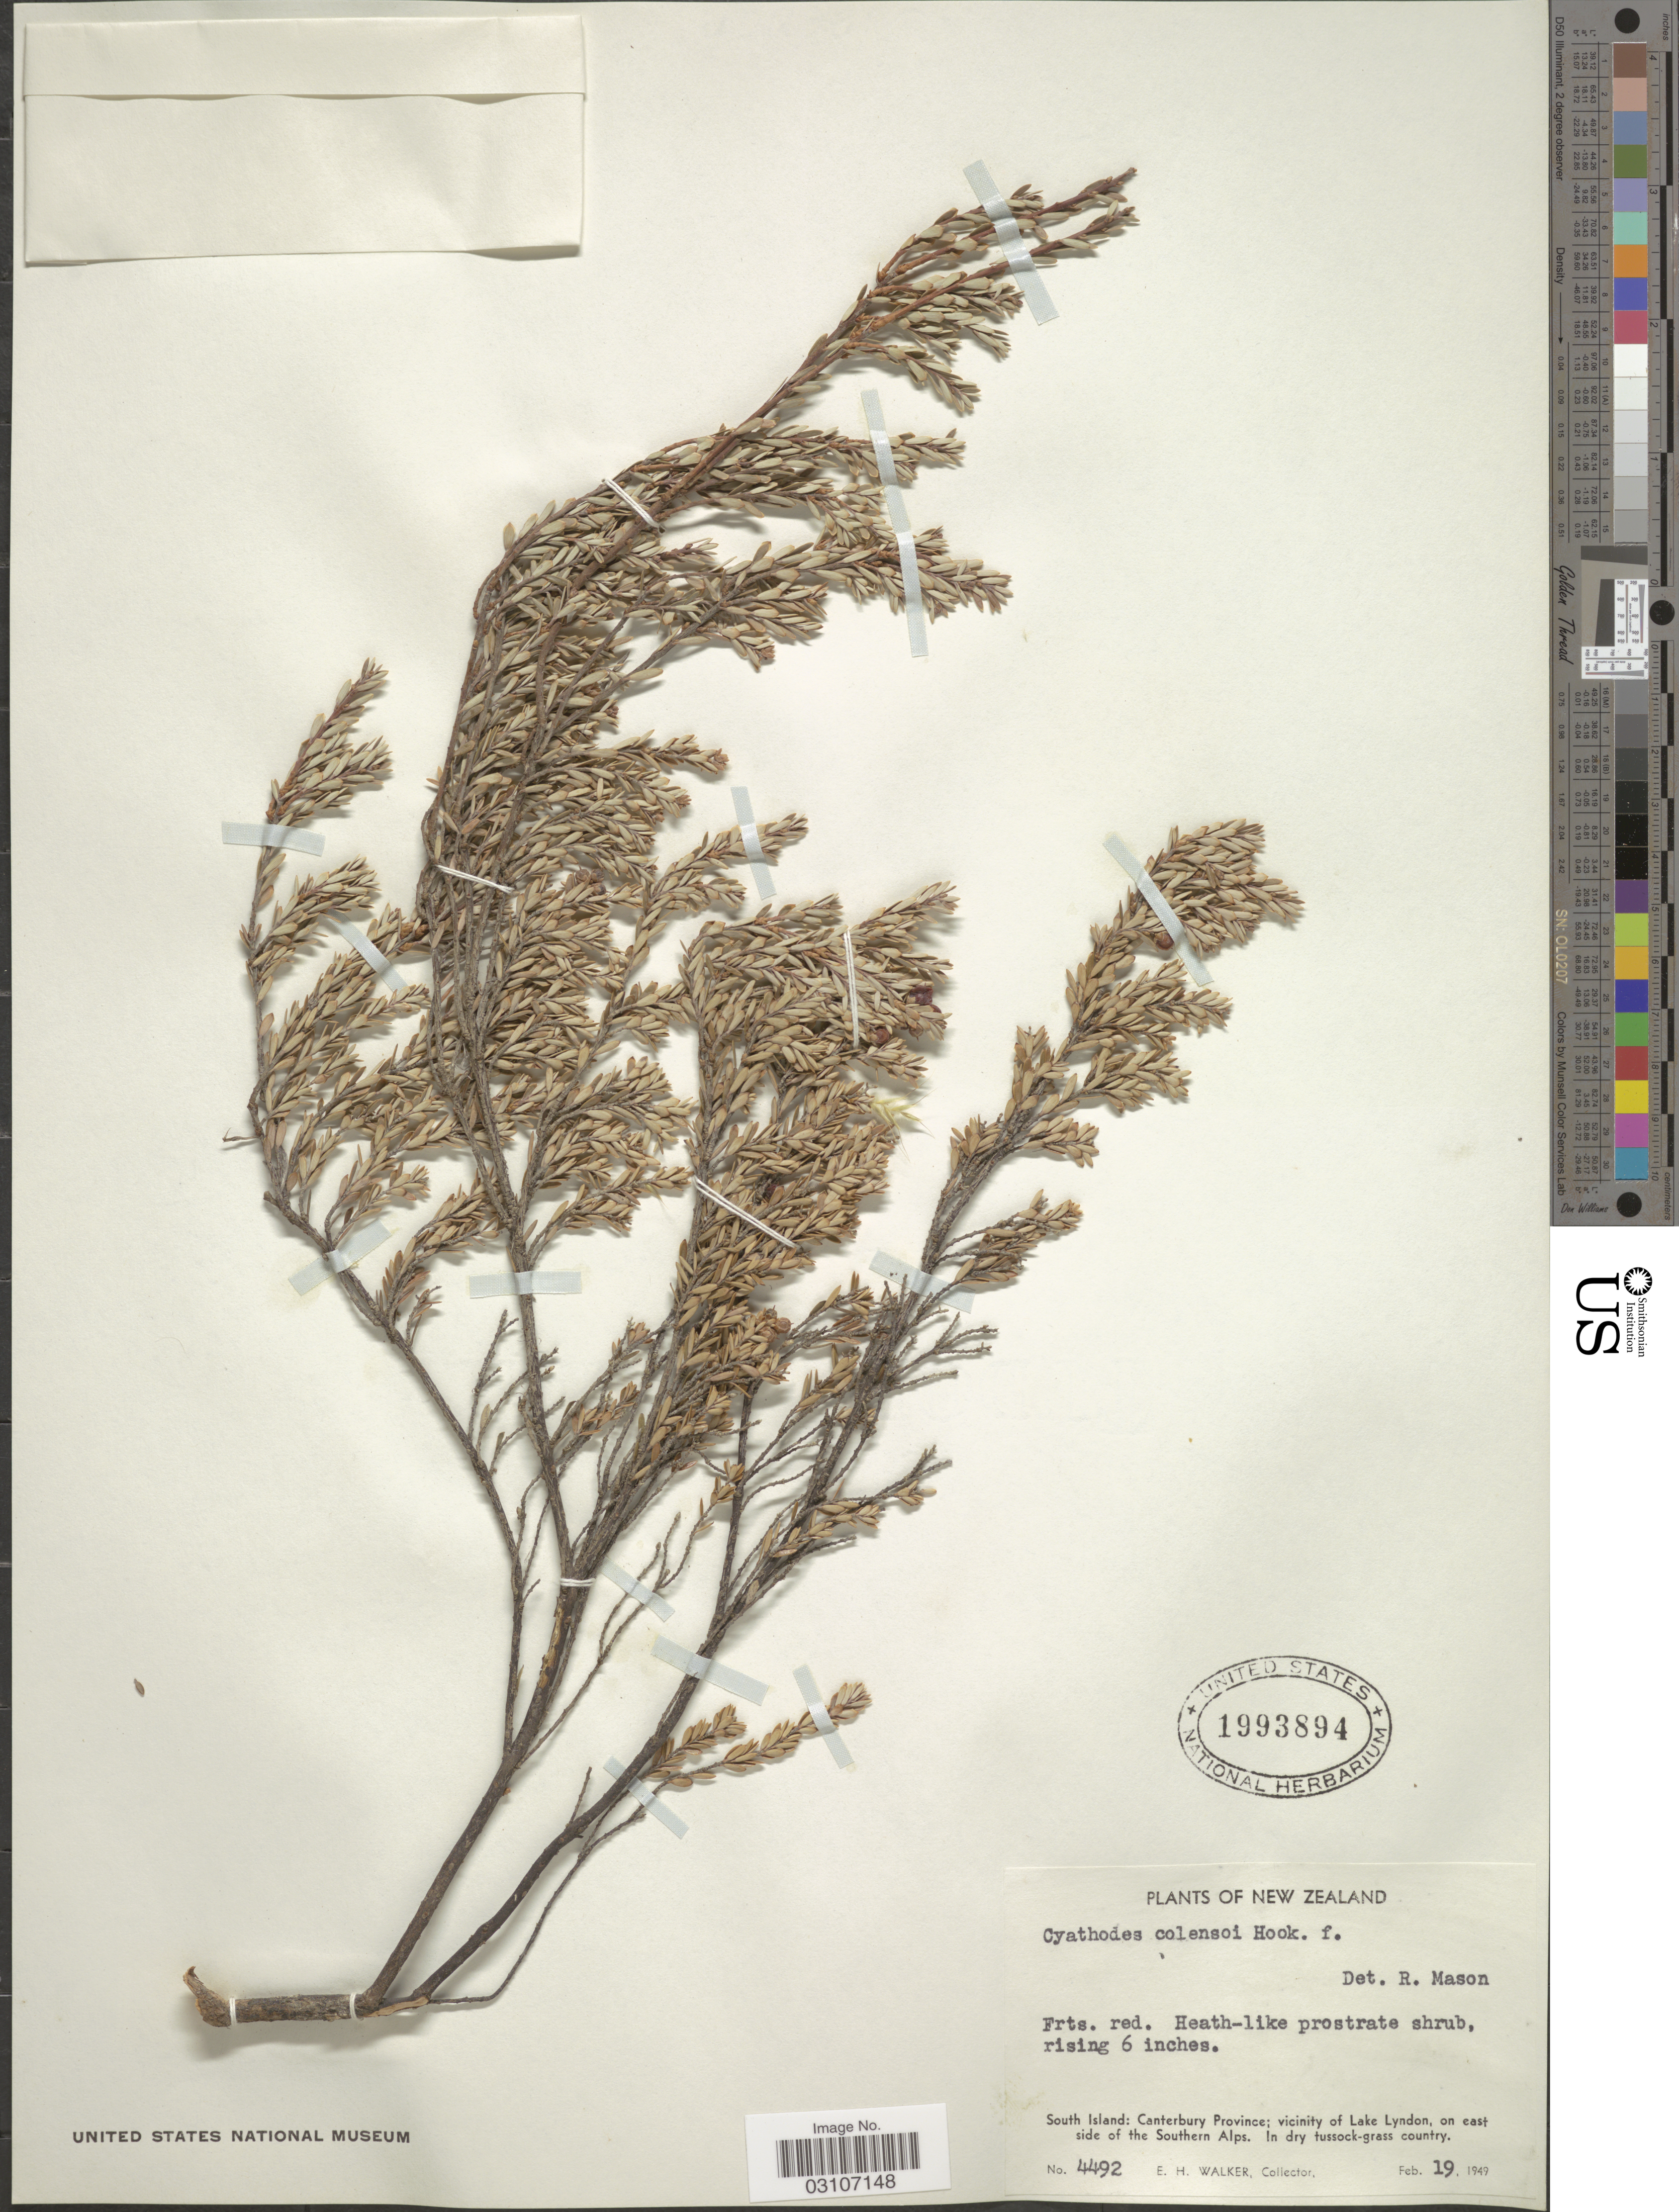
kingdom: Plantae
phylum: Tracheophyta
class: Magnoliopsida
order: Ericales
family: Ericaceae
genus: Cyathodes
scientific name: Cyathodes colensai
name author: (Hook. f.) Hook. f.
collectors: E. H. Walker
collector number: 4492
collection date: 1949-02-19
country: New Zealand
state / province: Canterbury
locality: South Island. Vicinity of Lake Lyndon, on east side of the Southern Alps. In dry tussock-grass country.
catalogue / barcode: US 1993894